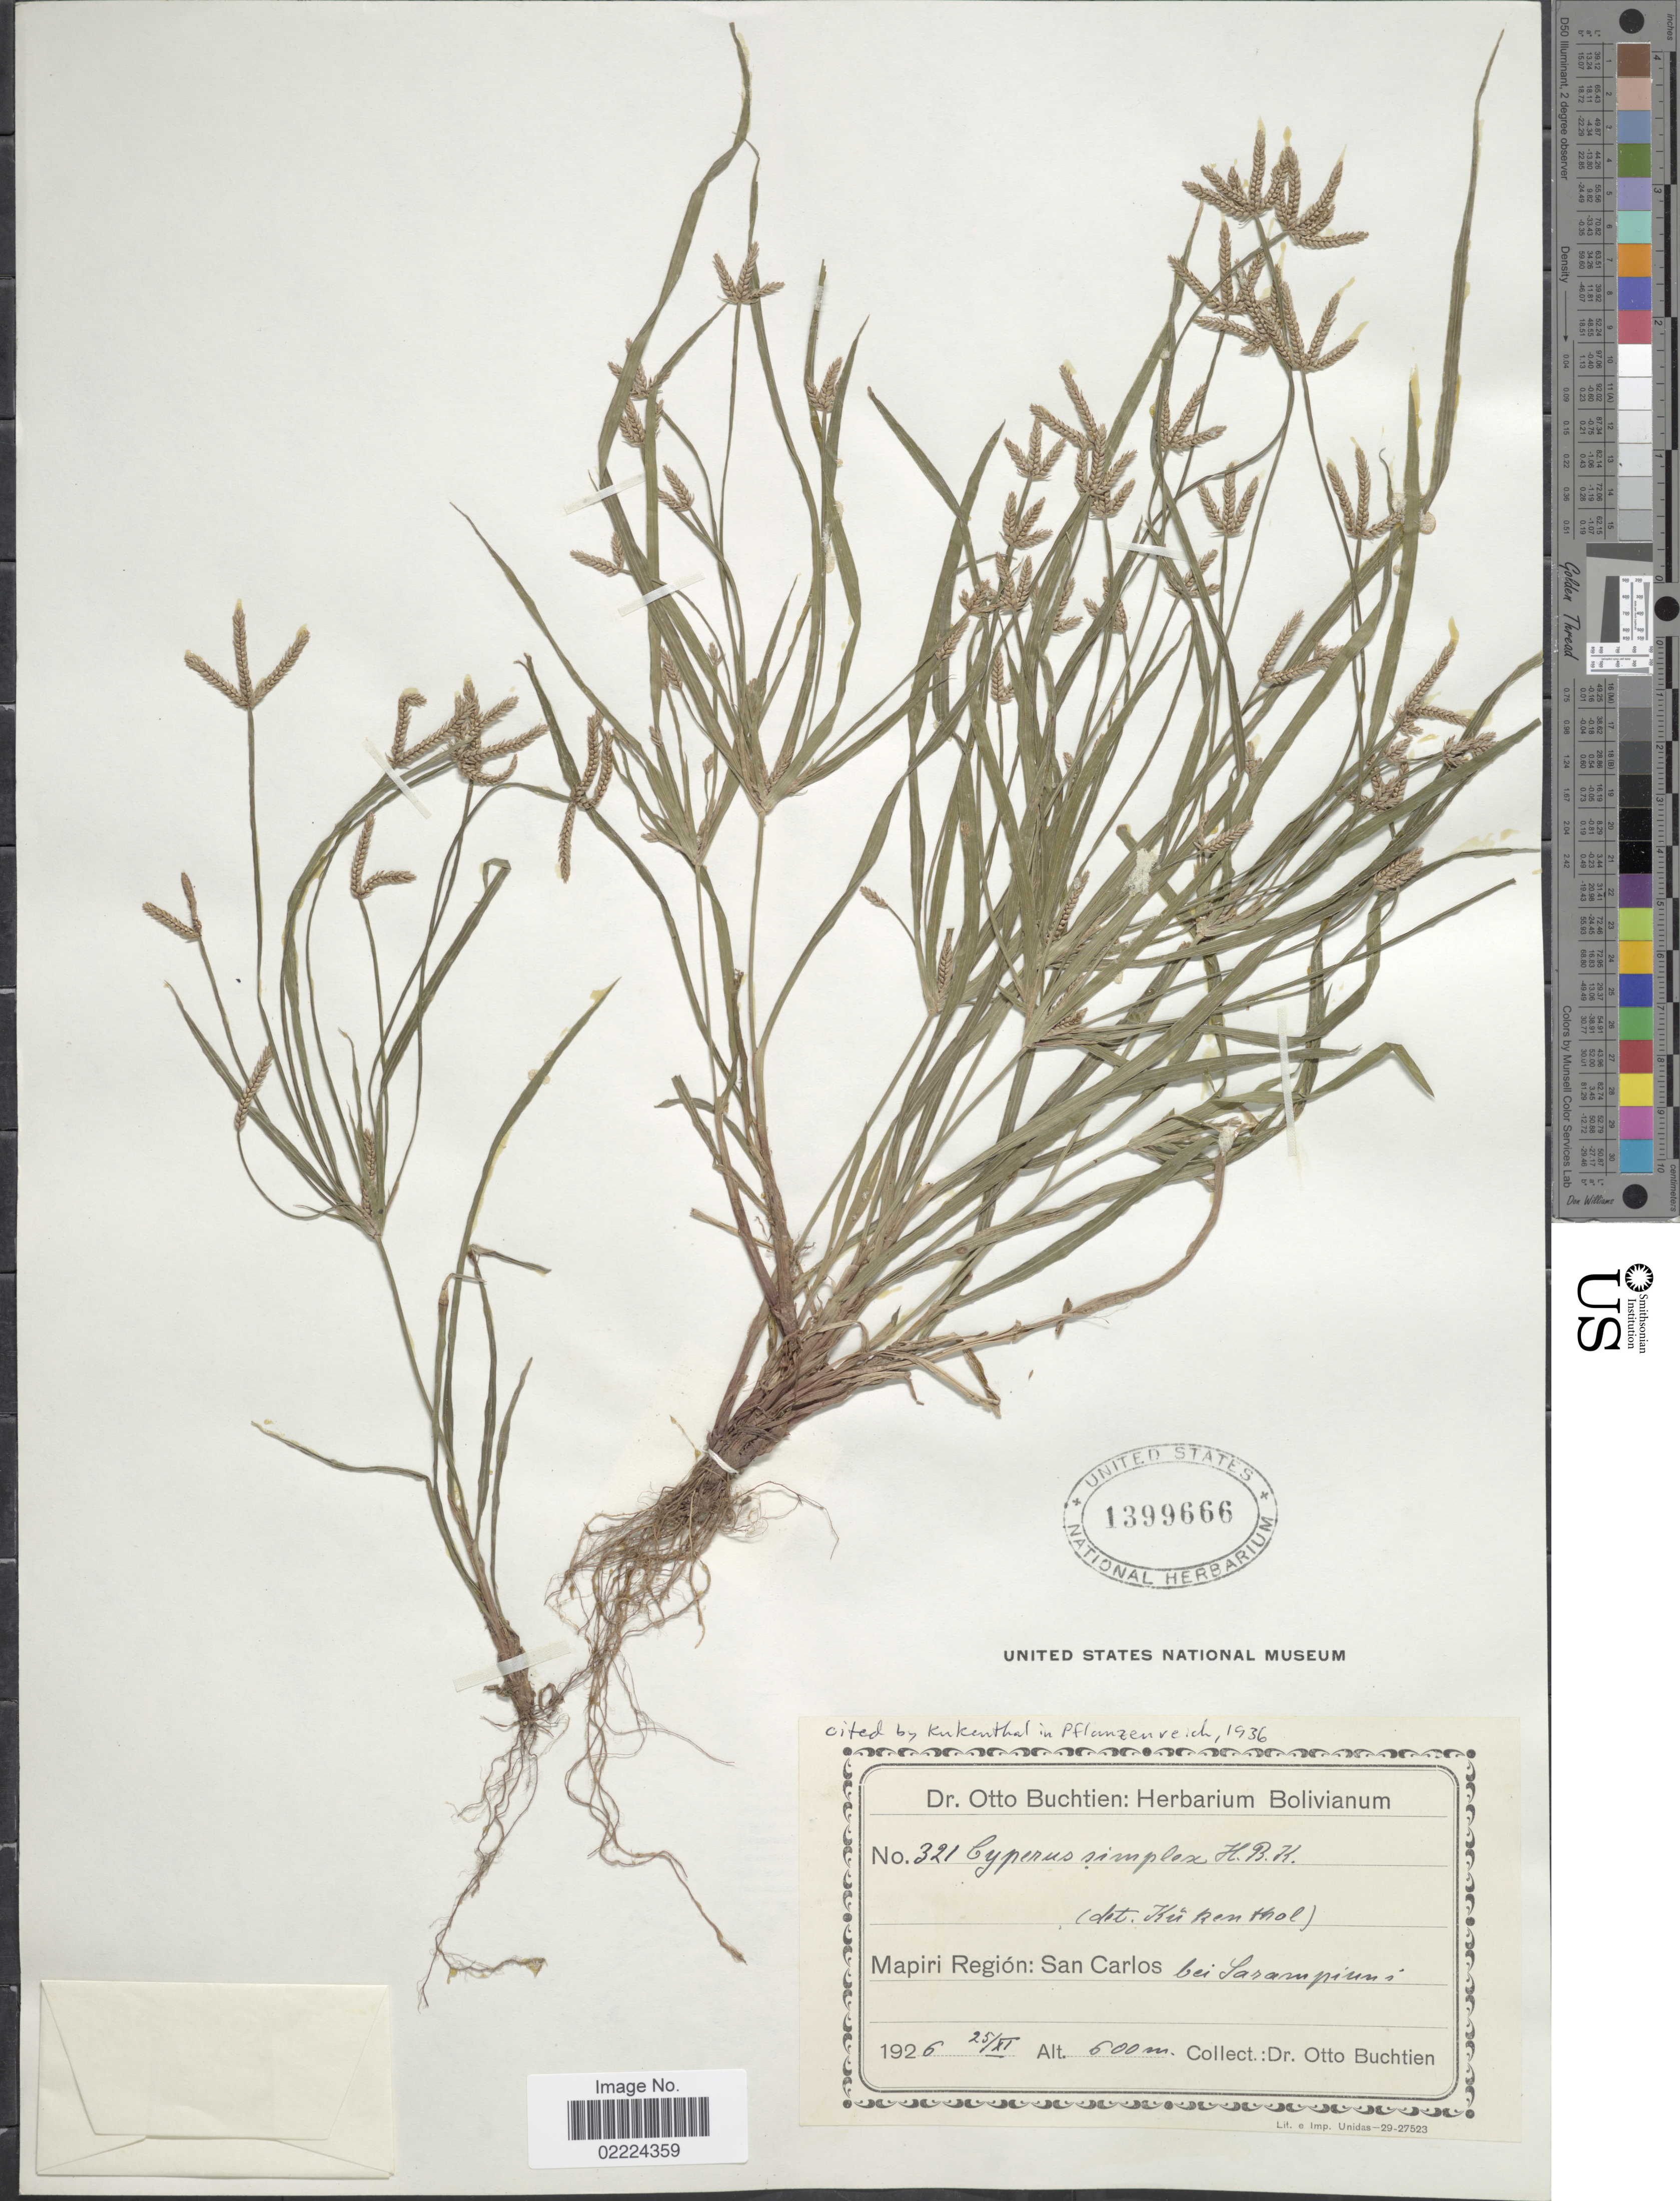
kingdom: Plantae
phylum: Tracheophyta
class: Liliopsida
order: Poales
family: Cyperaceae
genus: Cyperus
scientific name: Cyperus simplex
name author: Kunth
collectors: O. Buchtien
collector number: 321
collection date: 1926-11-25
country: Bolivia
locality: Mapiri Region: San Carlos bei Sarampiuni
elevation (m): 500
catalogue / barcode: US 1399666